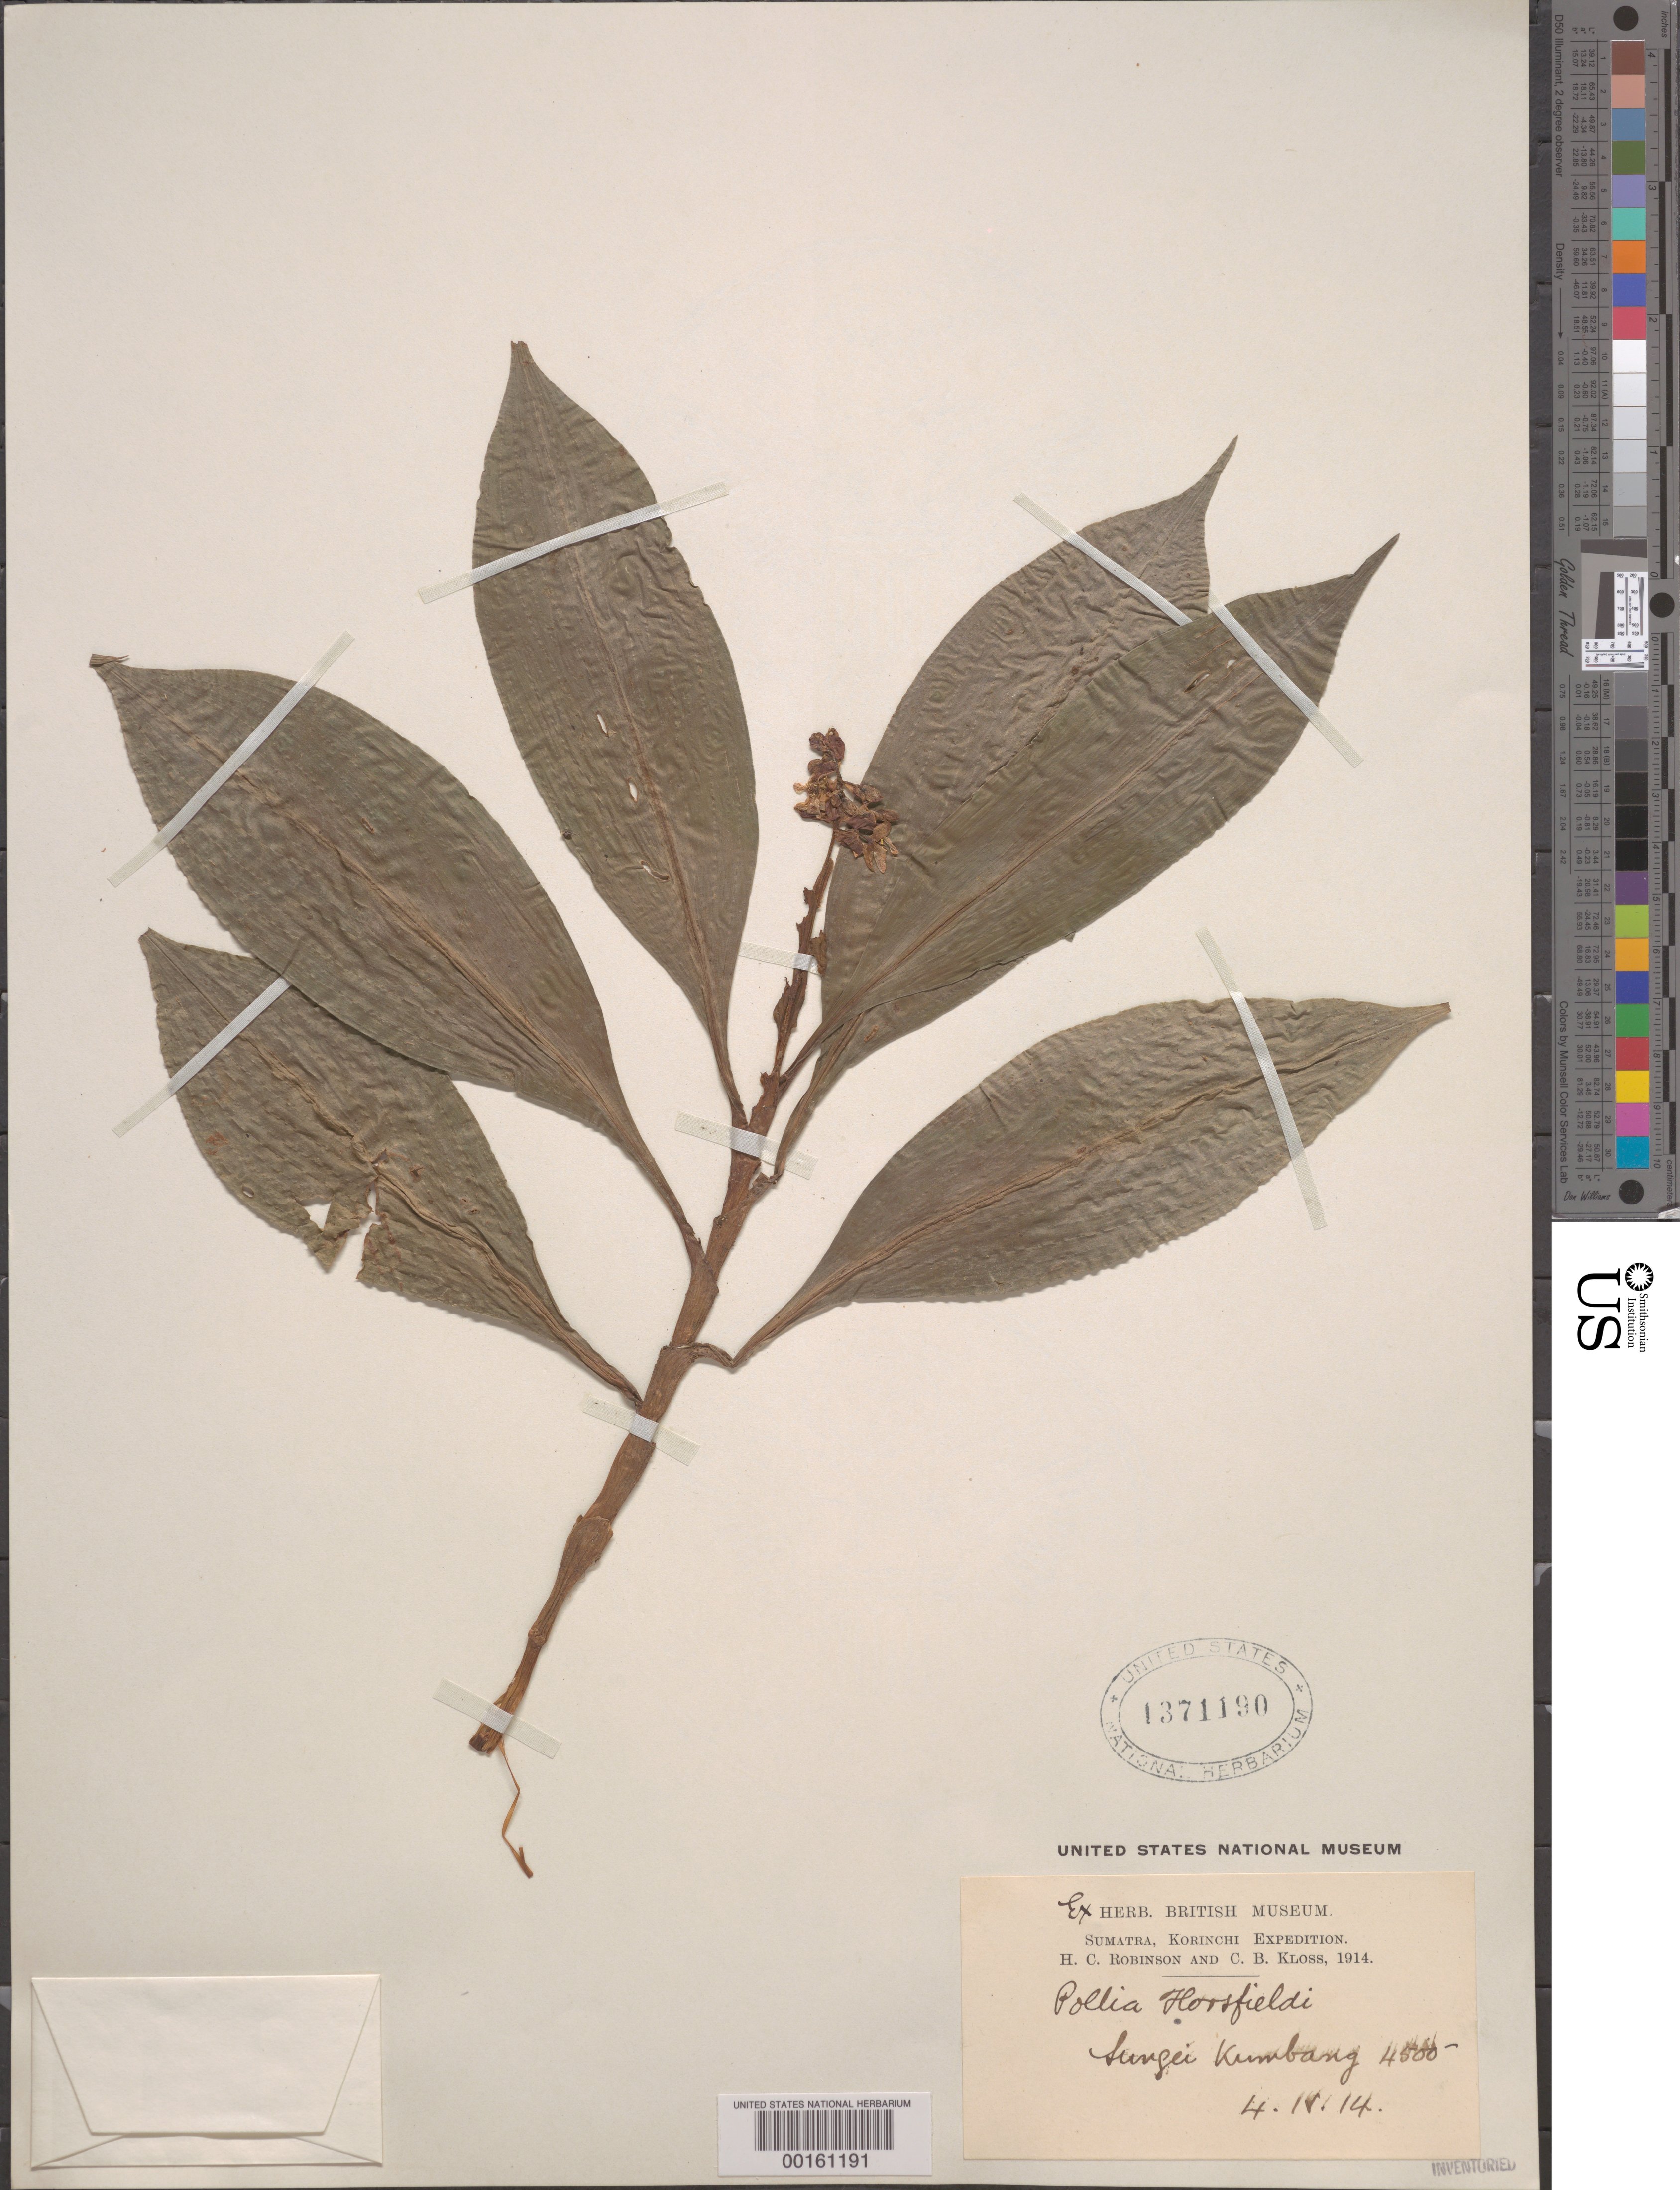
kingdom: Plantae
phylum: Tracheophyta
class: Liliopsida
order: Commelinales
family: Commelinaceae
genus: Pollia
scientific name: Pollia horsfieldii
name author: C.B. Clarke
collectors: H. C. Robinson & C. Kloss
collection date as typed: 04 Apr 1914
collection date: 1914-04-04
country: Indonesia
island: Sumatra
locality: Sungei kumbang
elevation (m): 4500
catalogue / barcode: US 1371190